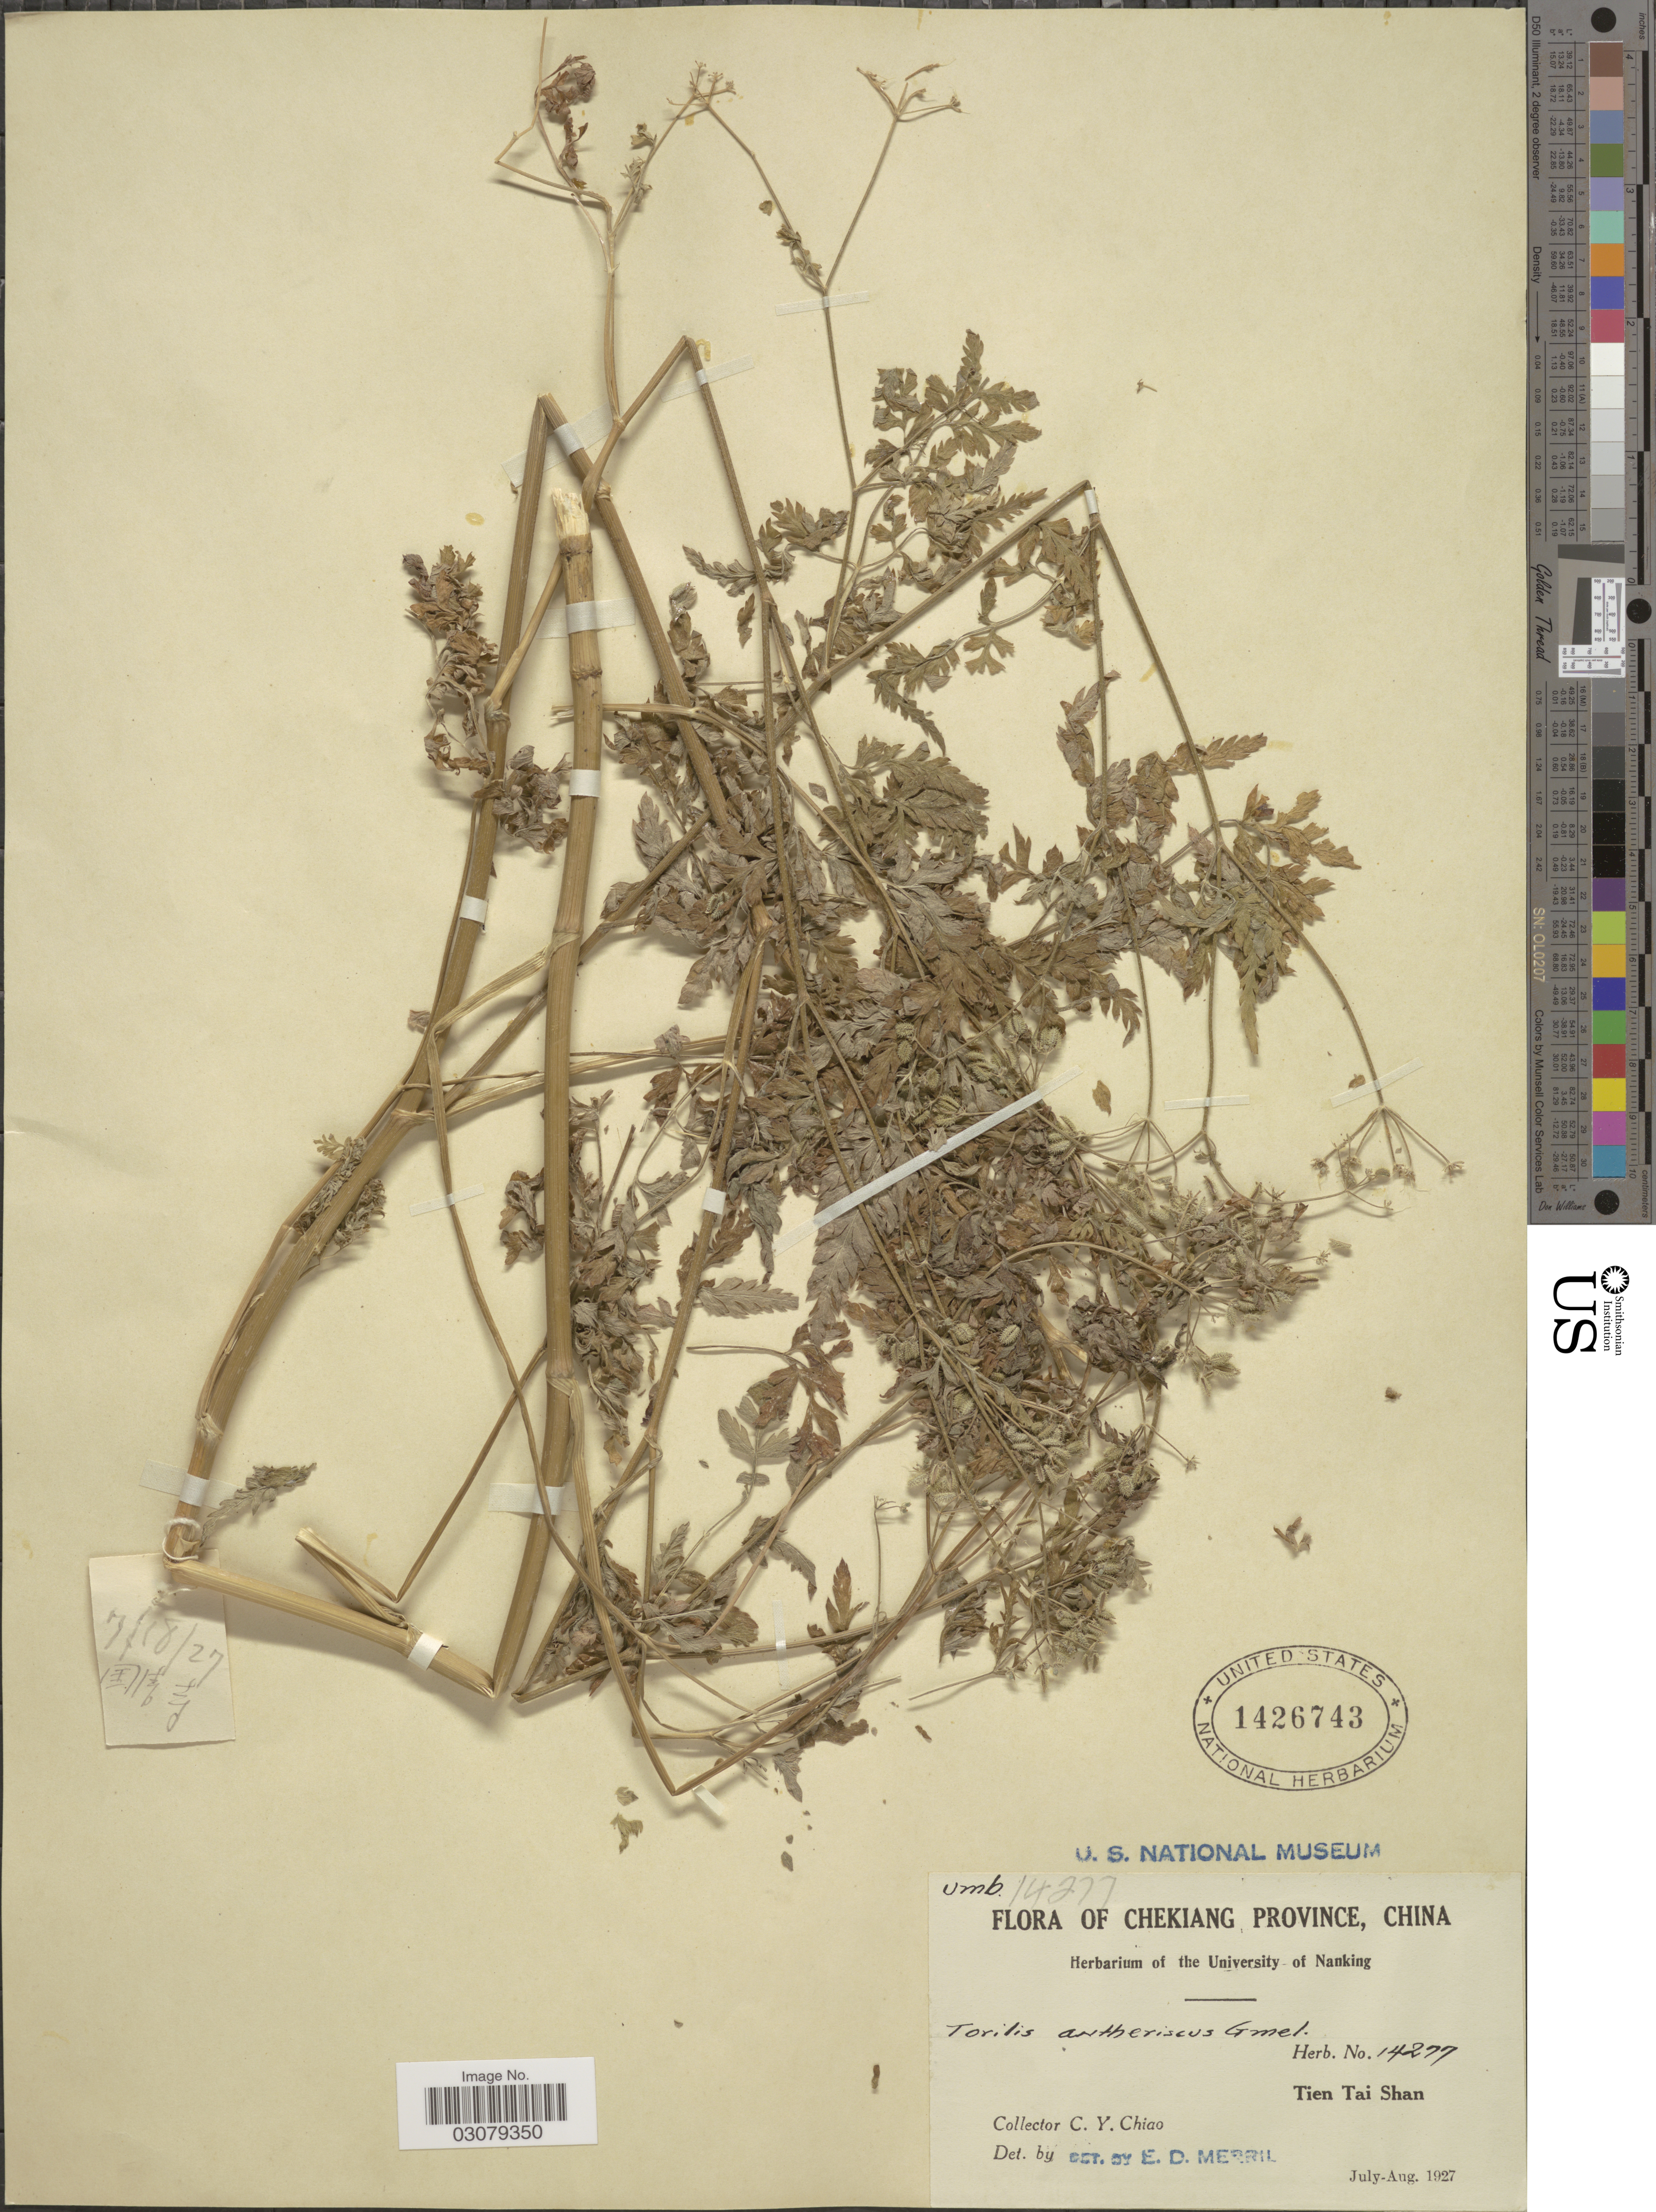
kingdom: Plantae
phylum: Tracheophyta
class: Magnoliopsida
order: Apiales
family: Apiaceae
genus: Torilis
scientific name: Torilis japonica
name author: (Houtt.) DC.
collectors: C. Y. Chiao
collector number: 14277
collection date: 1927-07/1927-08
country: China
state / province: Zhejiang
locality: Chekiang Province. Tien Tai Shan.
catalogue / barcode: US 1426743